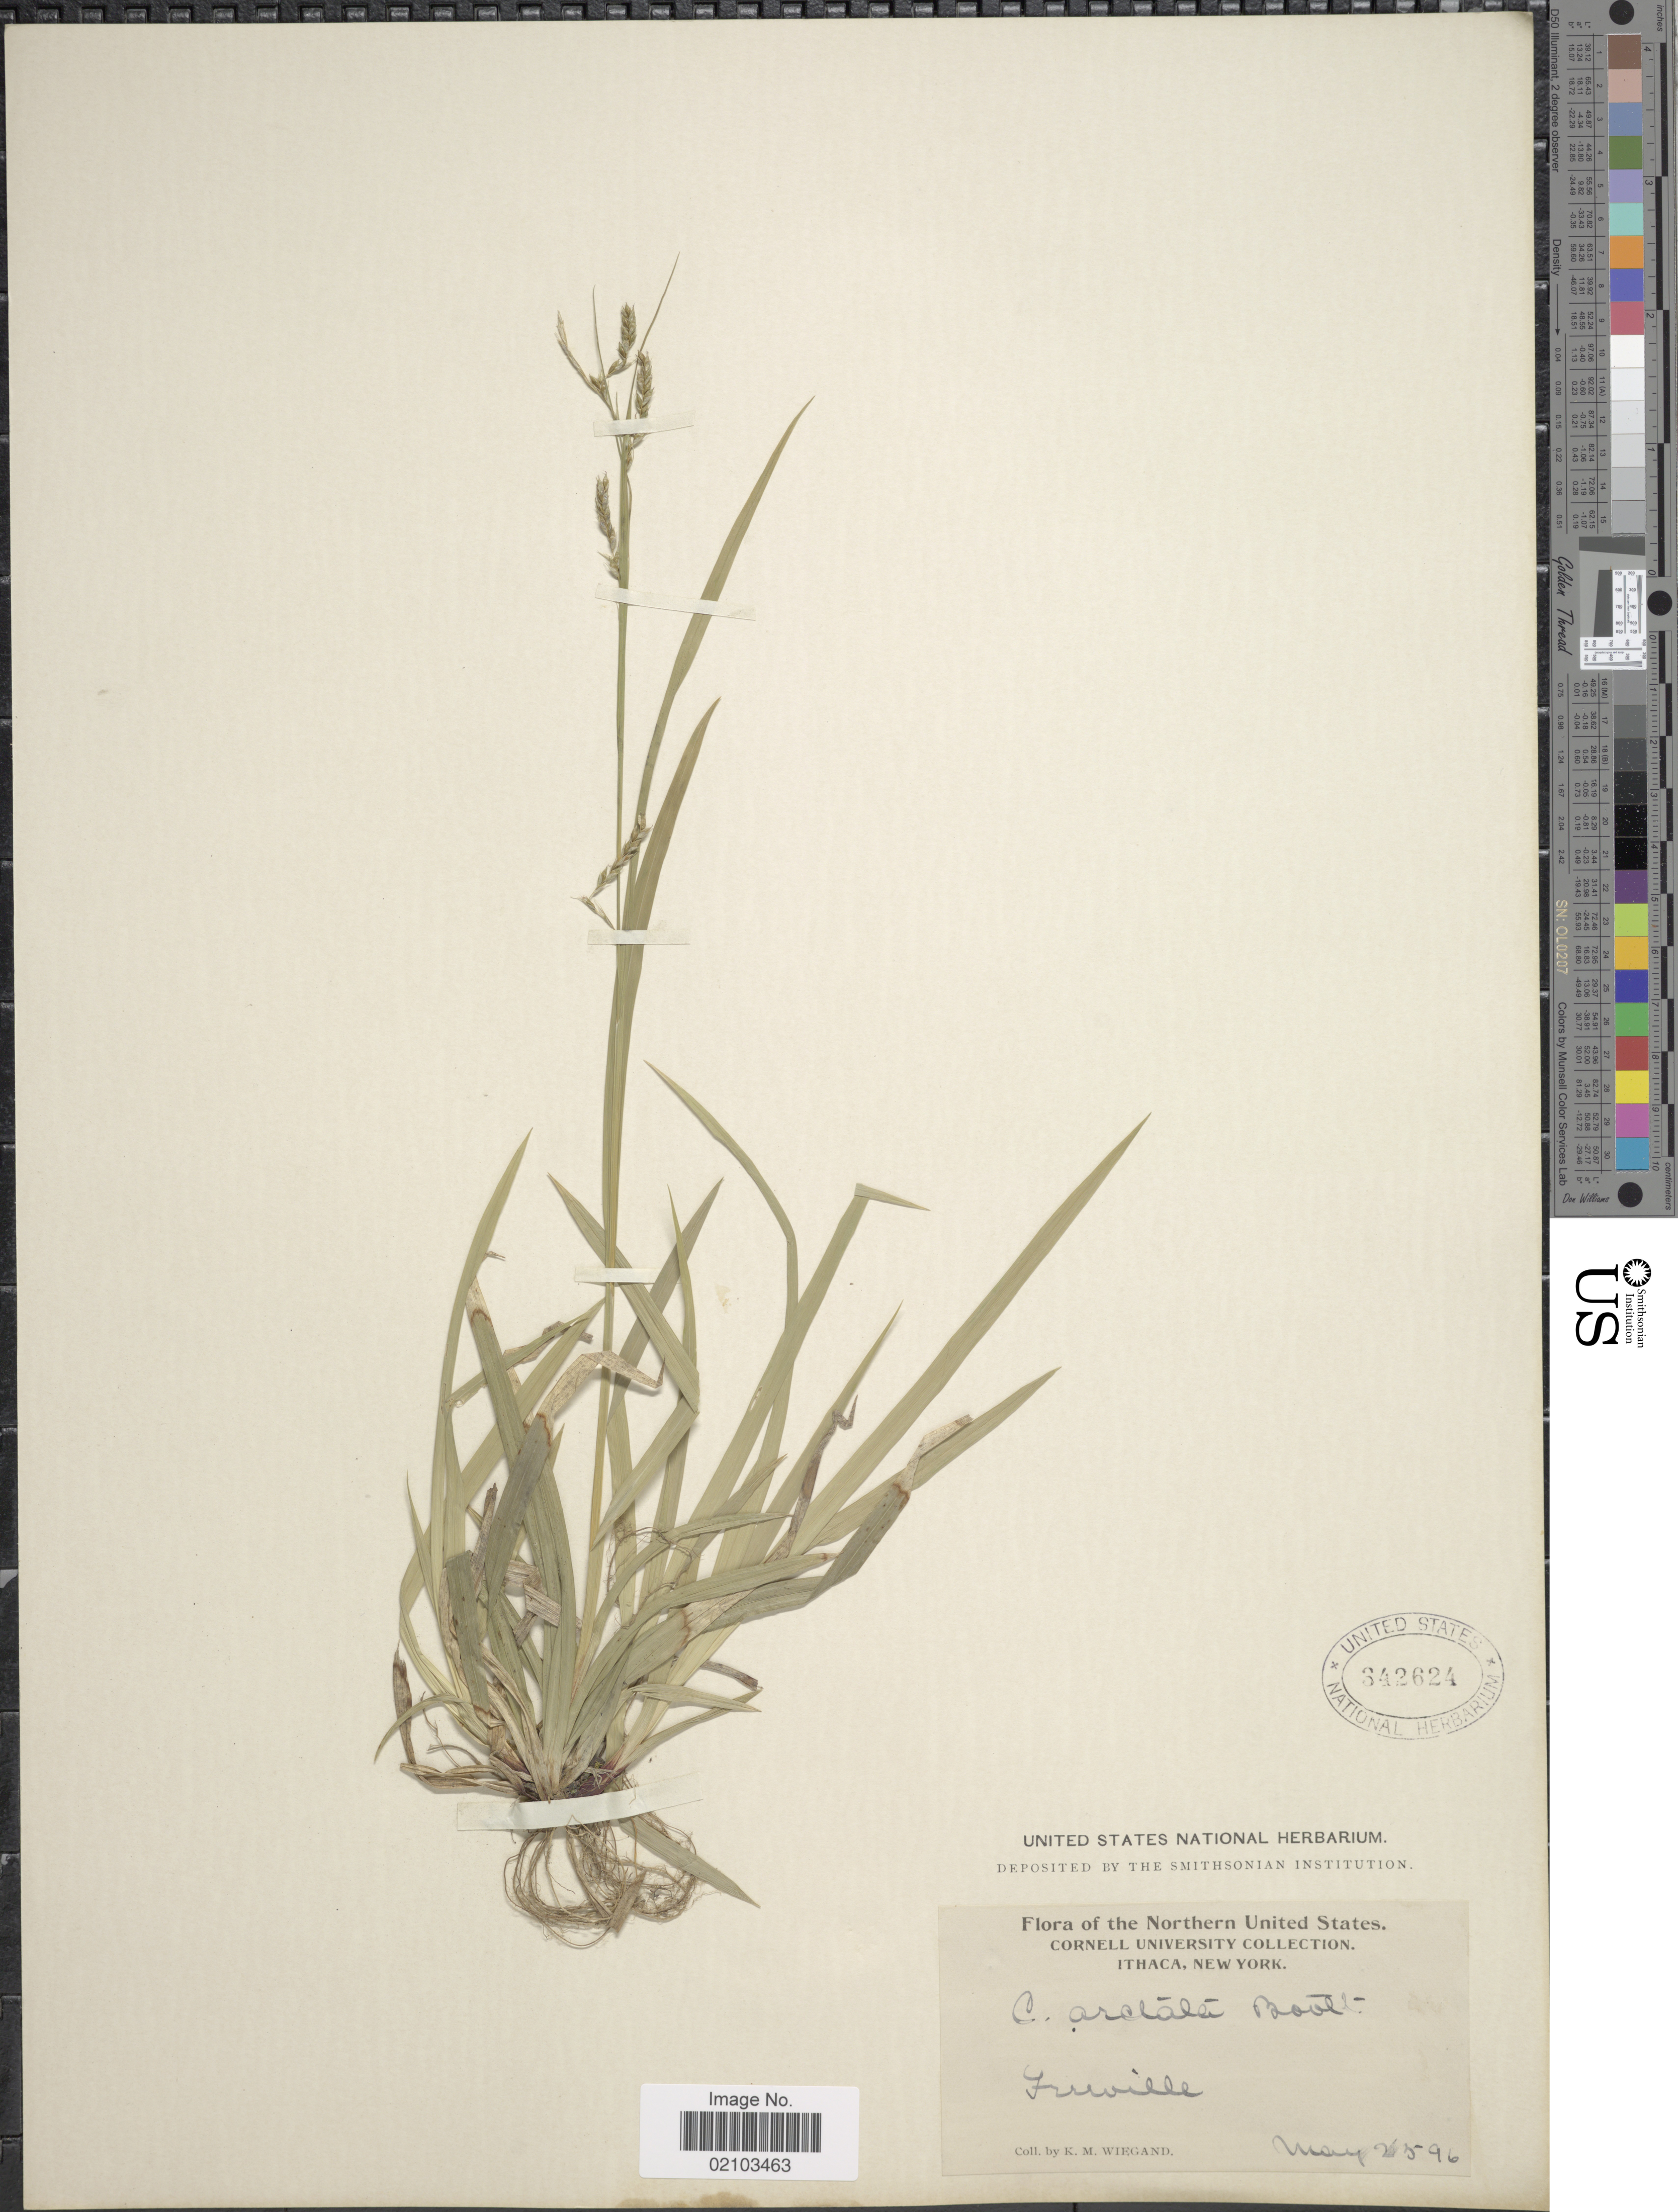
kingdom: Plantae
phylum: Tracheophyta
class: Liliopsida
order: Poales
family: Cyperaceae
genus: Carex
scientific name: Carex arctata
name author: Boott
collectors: J. V. Haberer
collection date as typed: Transcribed d/m/y: 25/5/96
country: United States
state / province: New York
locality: Freeville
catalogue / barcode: US 342624